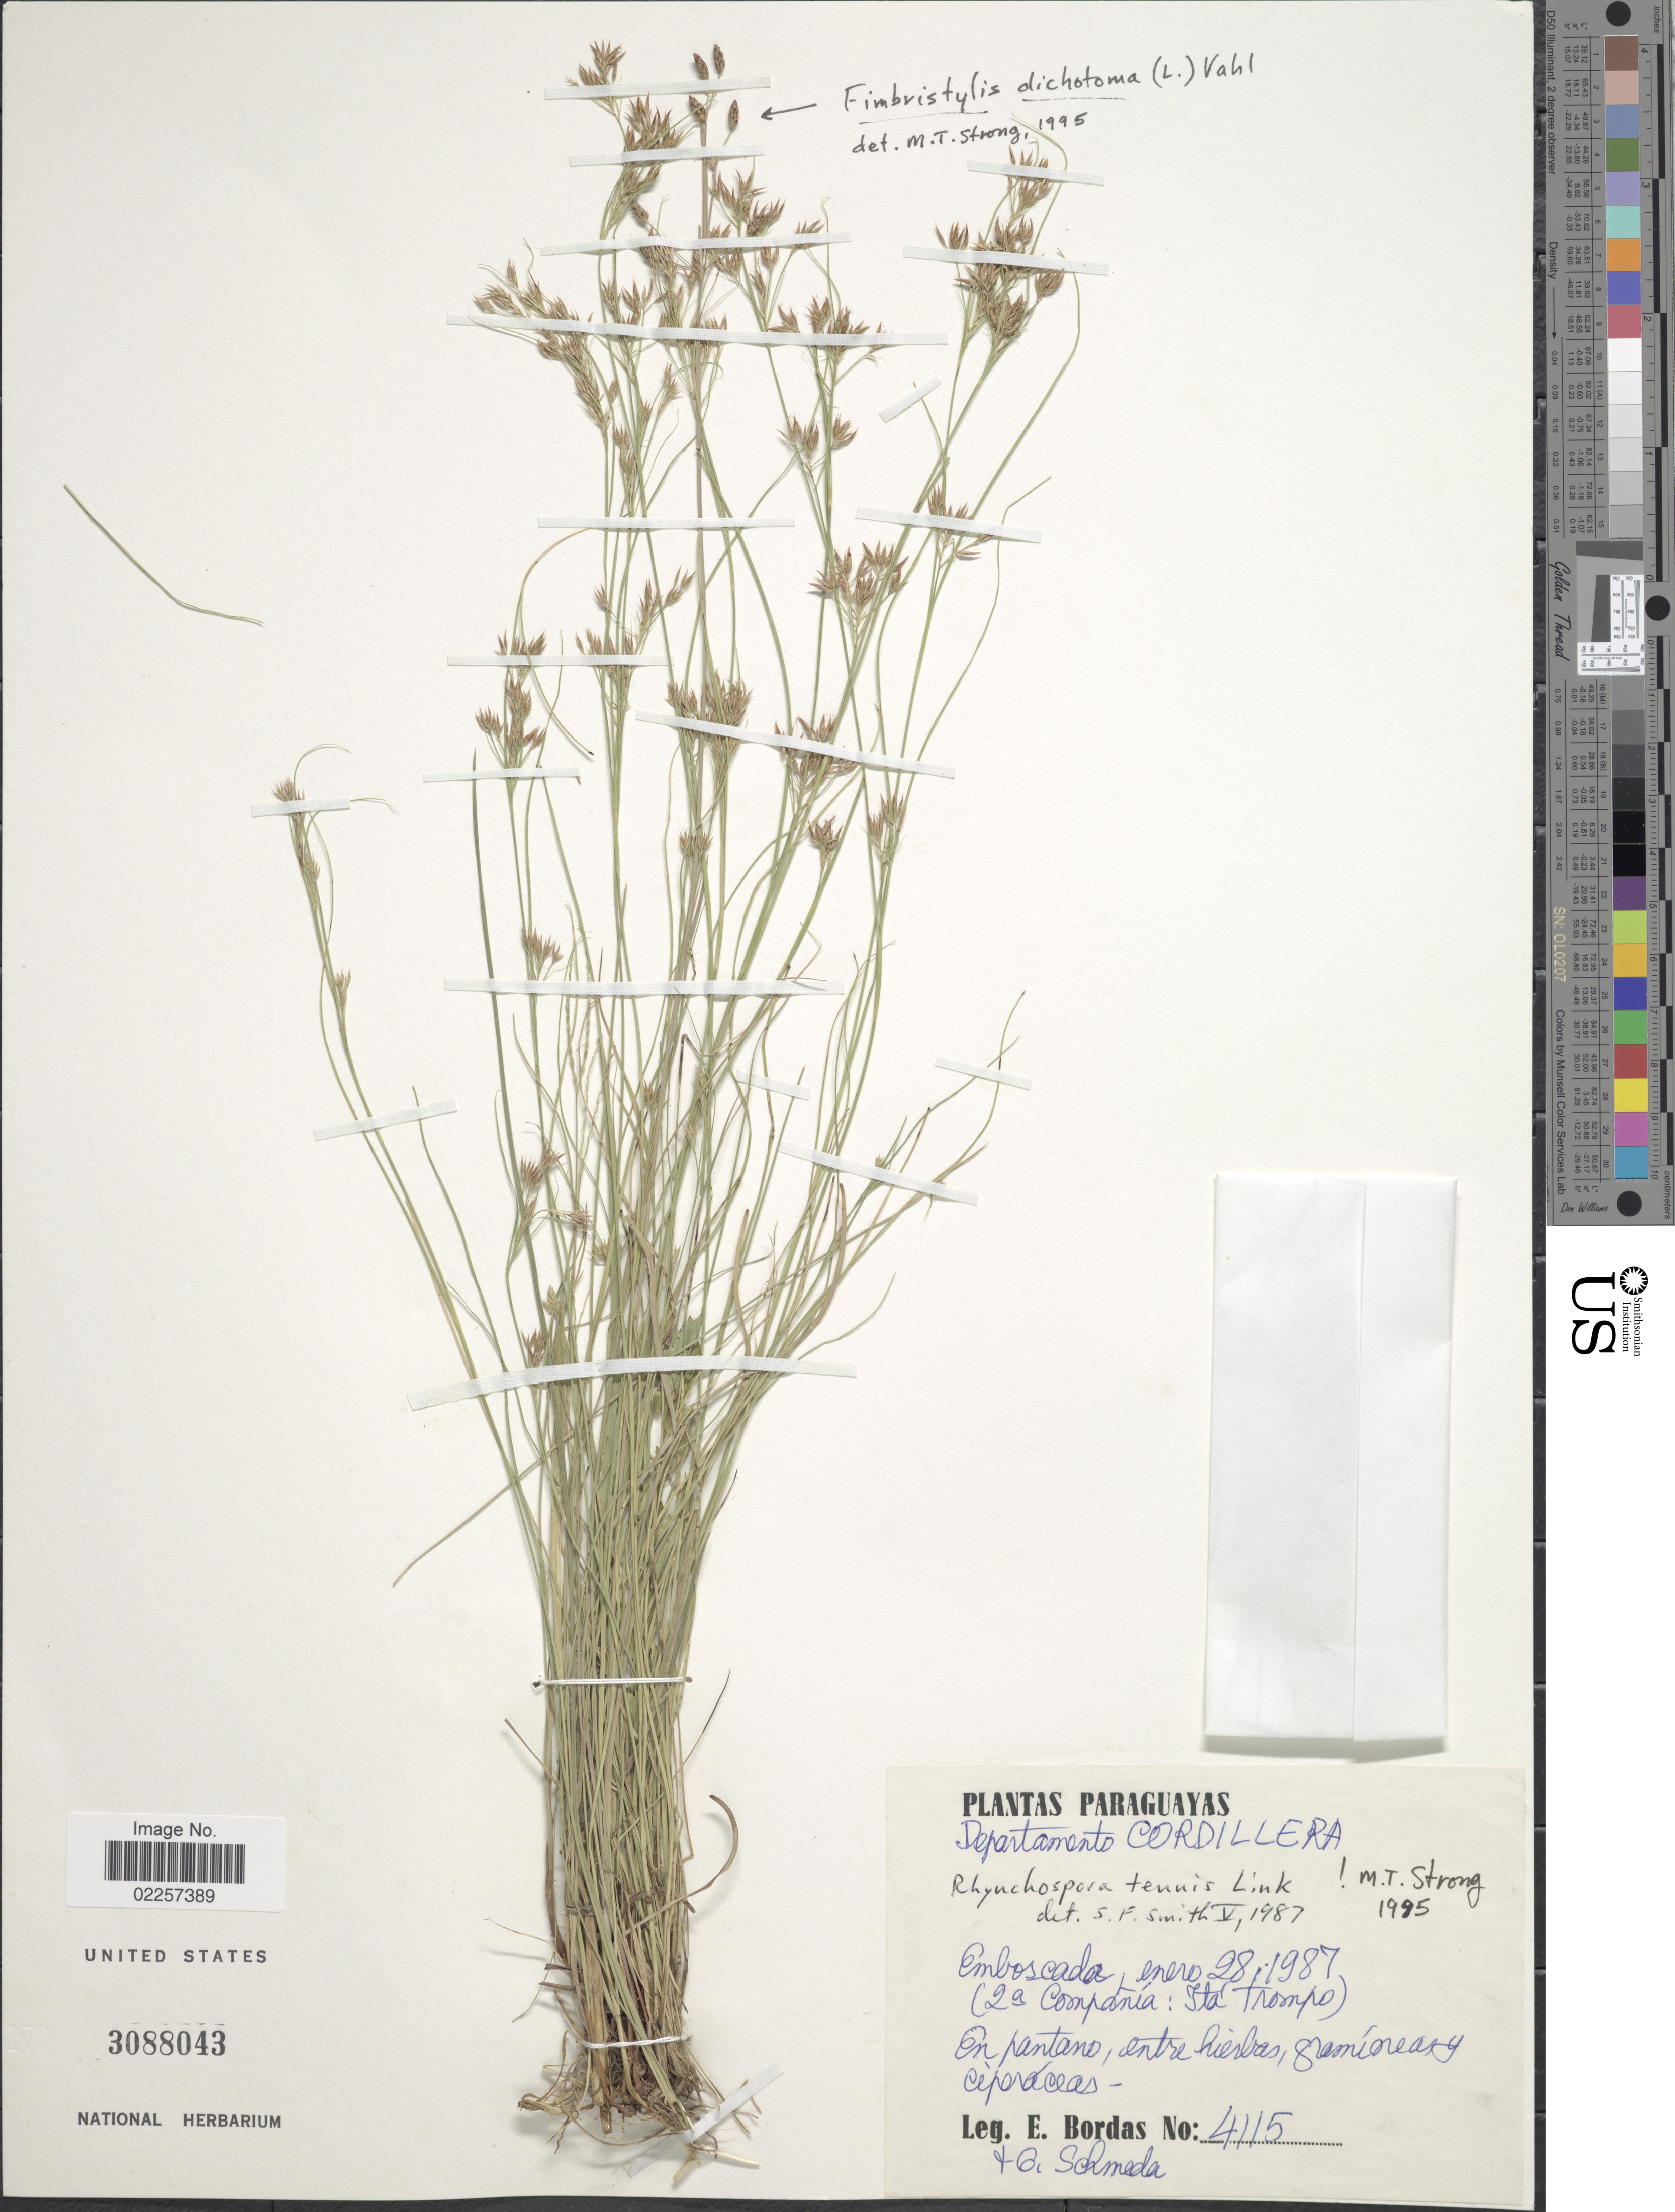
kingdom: Plantae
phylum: Tracheophyta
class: Liliopsida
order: Poales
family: Cyperaceae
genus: Rhynchospora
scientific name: Rhynchospora tenuis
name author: Link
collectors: E. Bordas & G. Schmeda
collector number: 4115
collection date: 1987-01-28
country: Paraguay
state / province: Cordillera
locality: Emboscada (La Compania: Ita Trompo)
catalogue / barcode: US 3088043